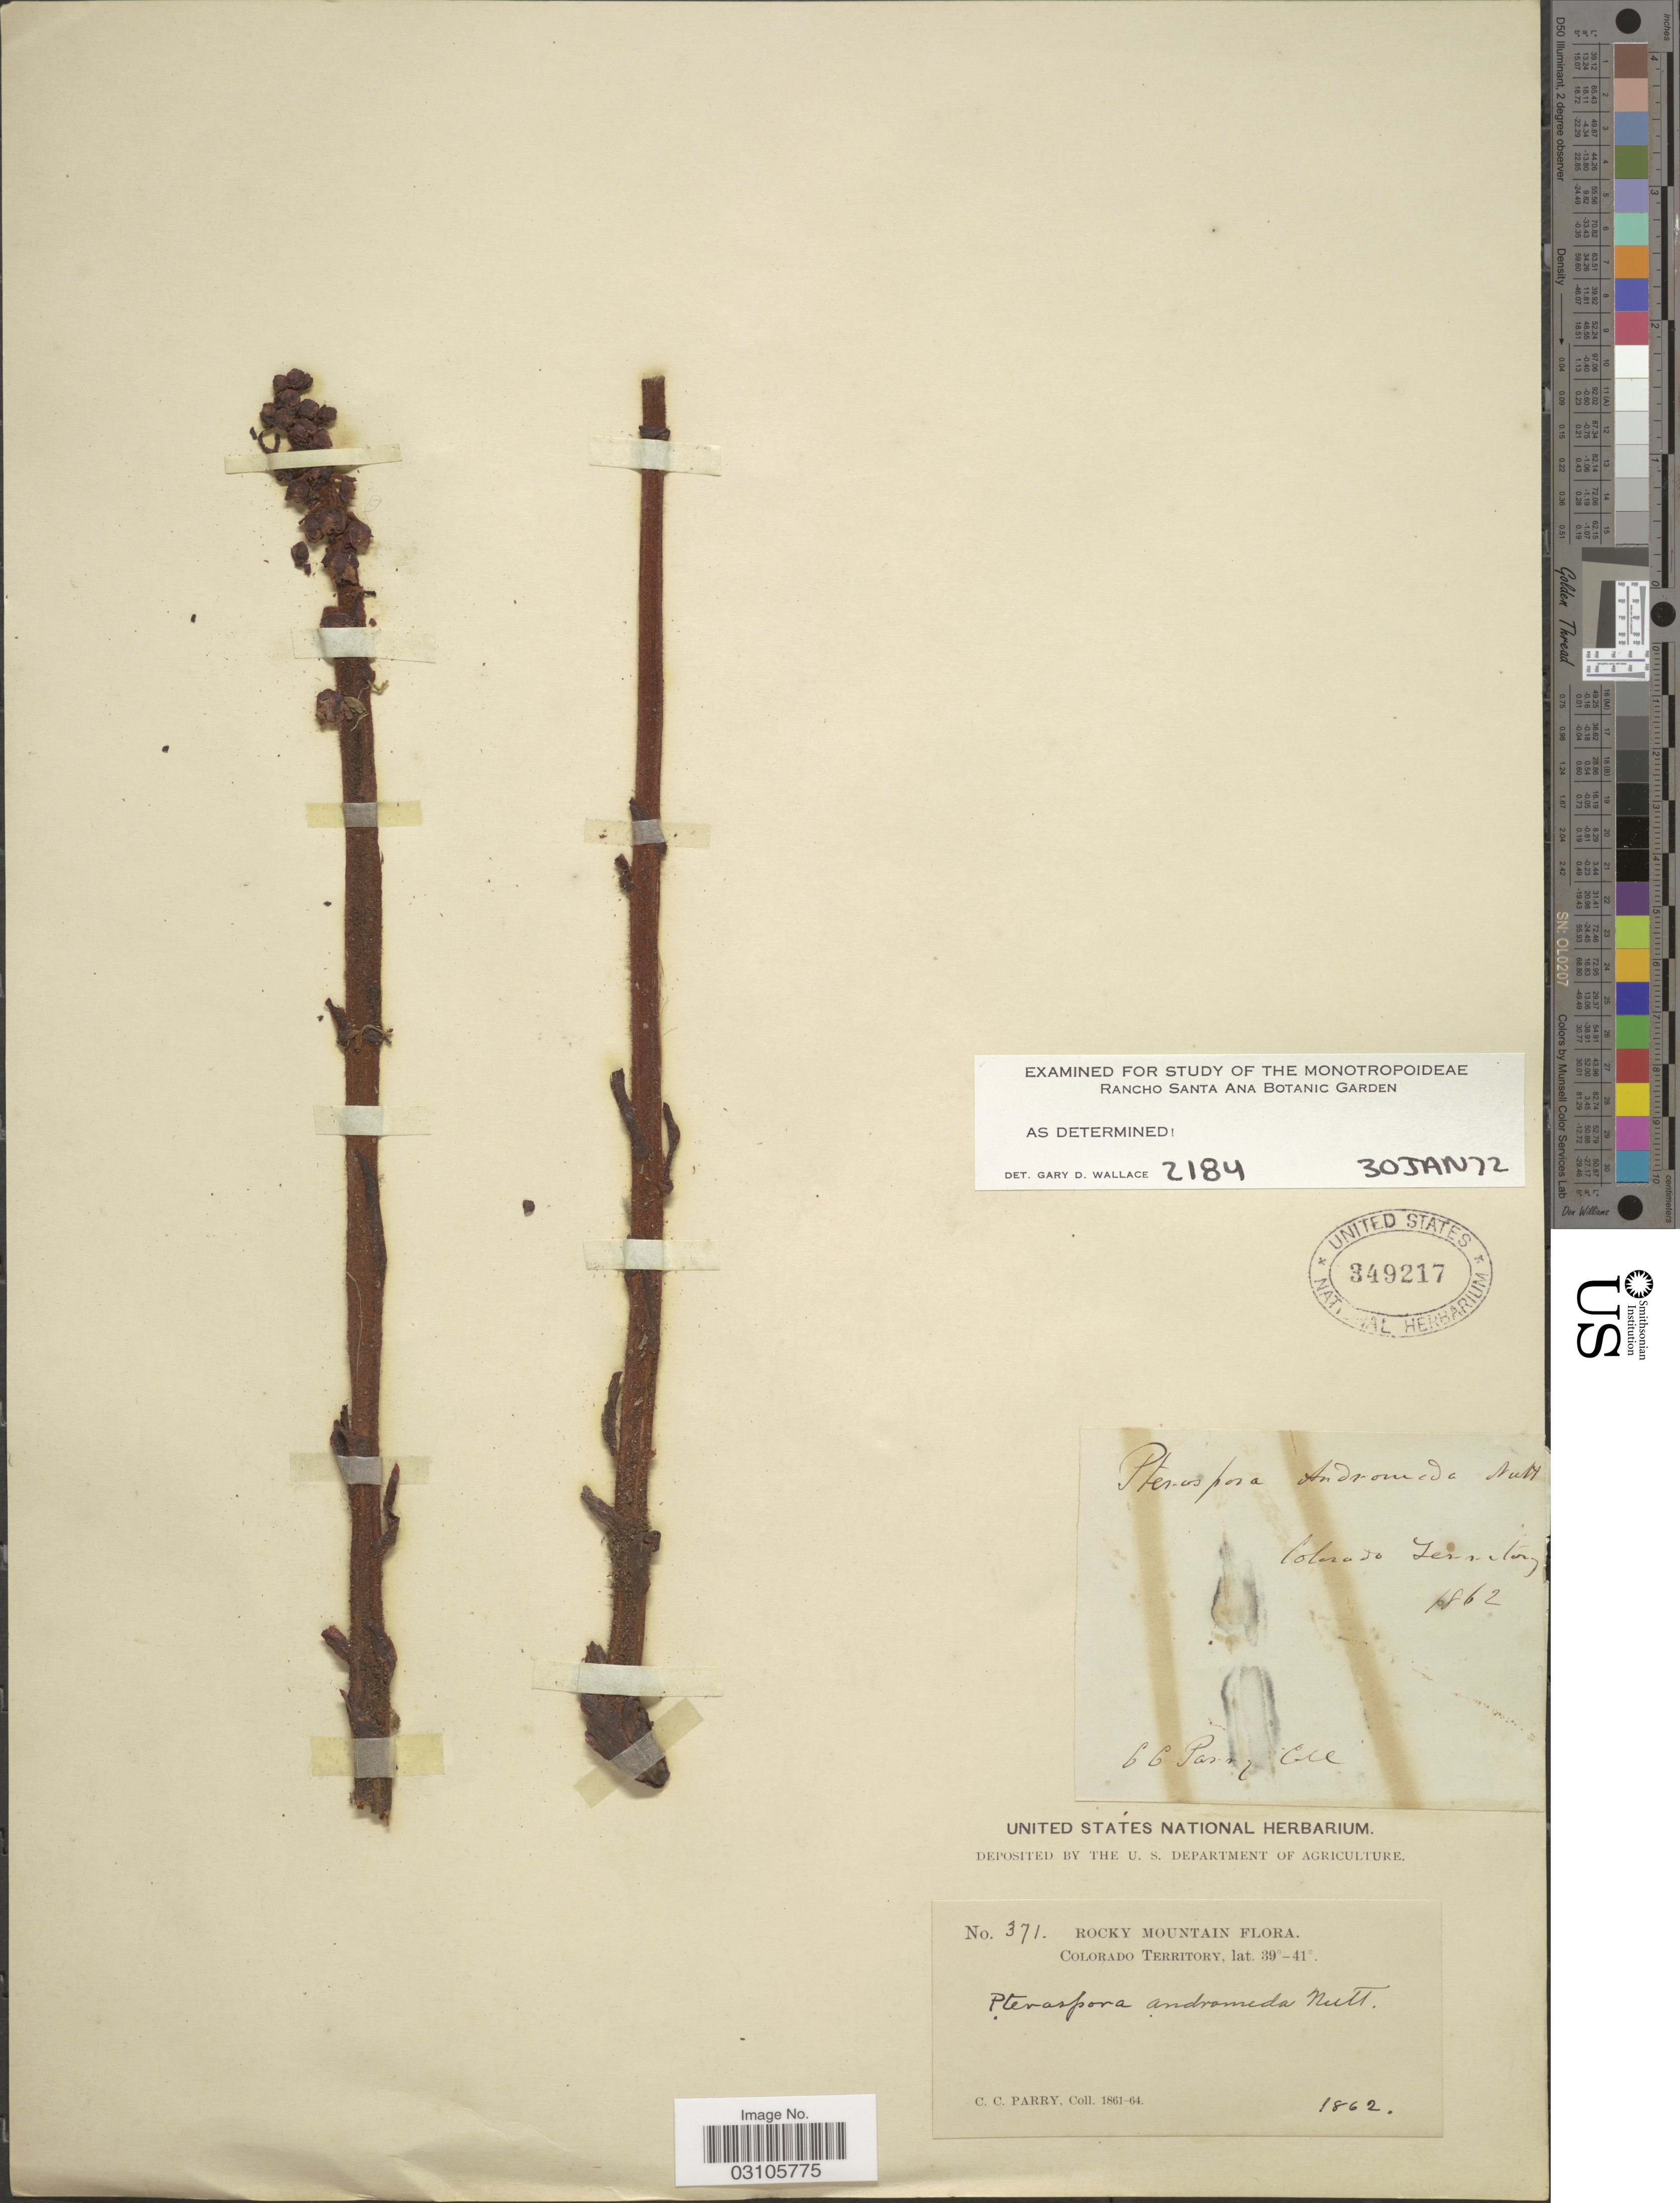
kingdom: Plantae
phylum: Tracheophyta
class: Magnoliopsida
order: Ericales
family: Ericaceae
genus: Pterospora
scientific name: Pterospora andromedea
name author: Nutt.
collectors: C. C. Parry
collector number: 371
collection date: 1862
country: United States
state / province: Colorado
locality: Rocky Mountain. Colorado Territory.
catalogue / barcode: US 349217